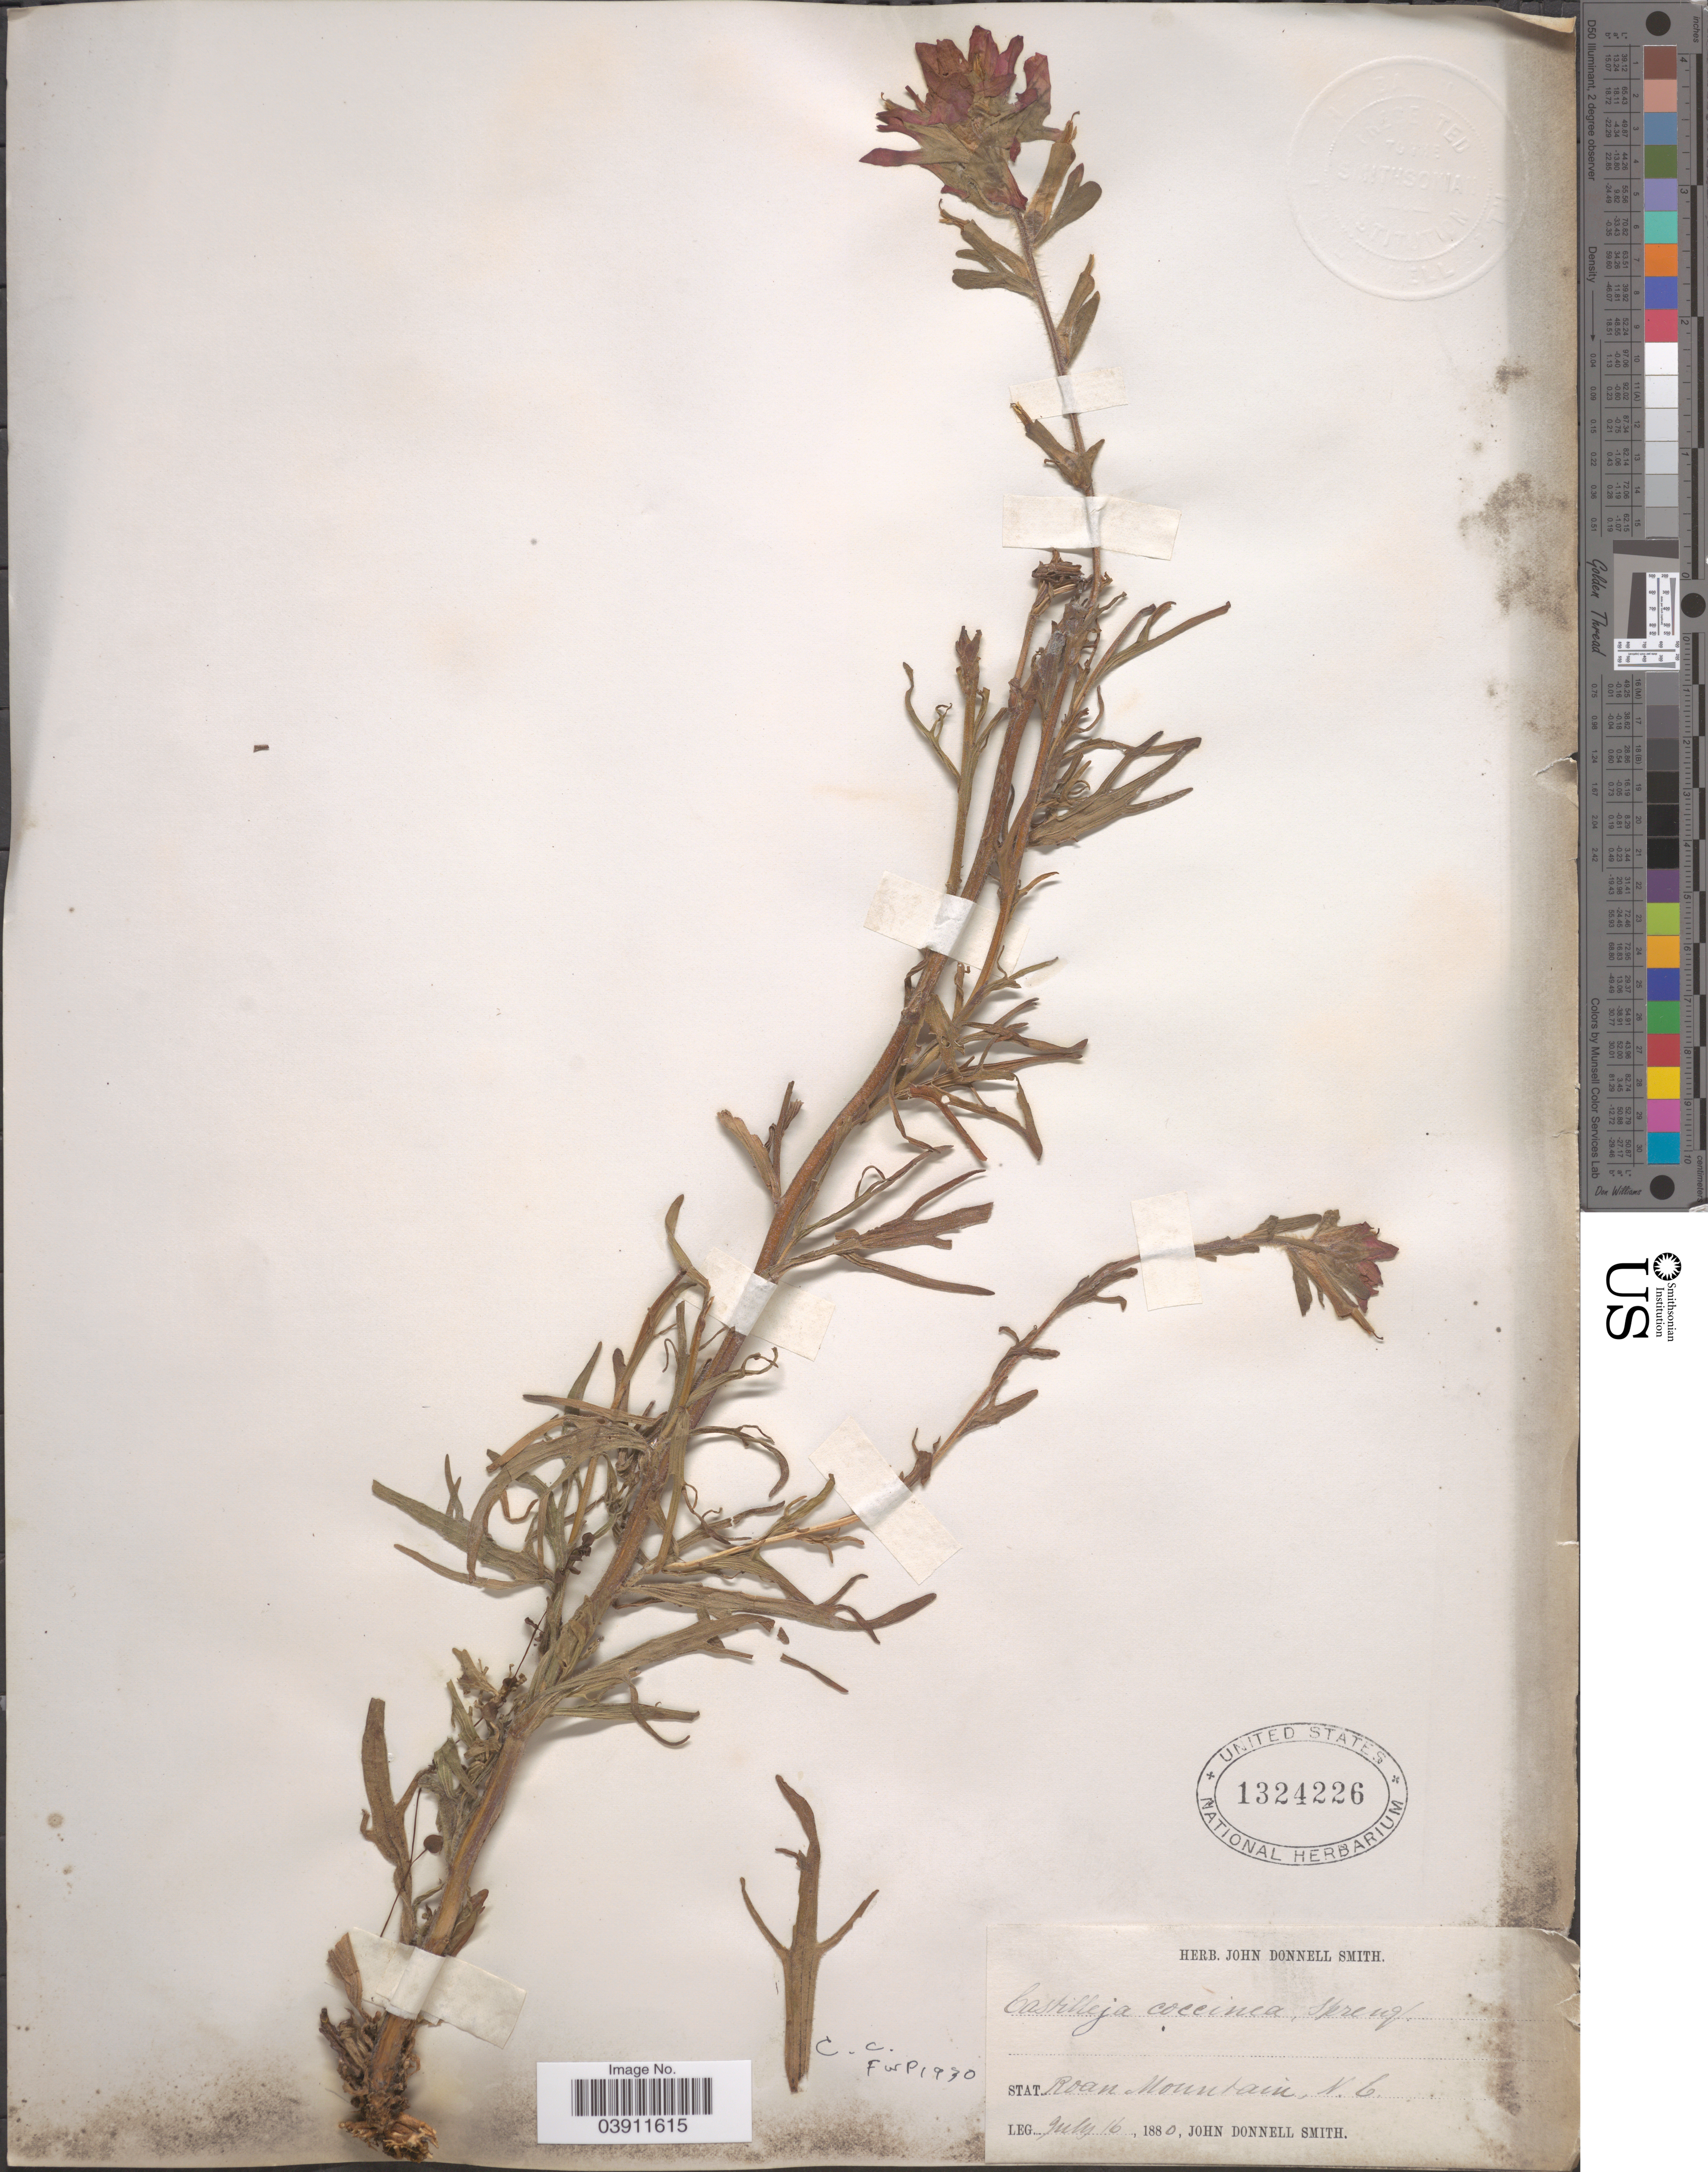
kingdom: Plantae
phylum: Tracheophyta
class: Magnoliopsida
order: Lamiales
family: Orobanchaceae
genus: Castilleja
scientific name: Castilleja coccinea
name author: (L.) Spreng.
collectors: J. Donnell Smith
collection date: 1880-07-16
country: United States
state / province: North Carolina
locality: Stat. Roan Mountain.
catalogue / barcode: US 1324226